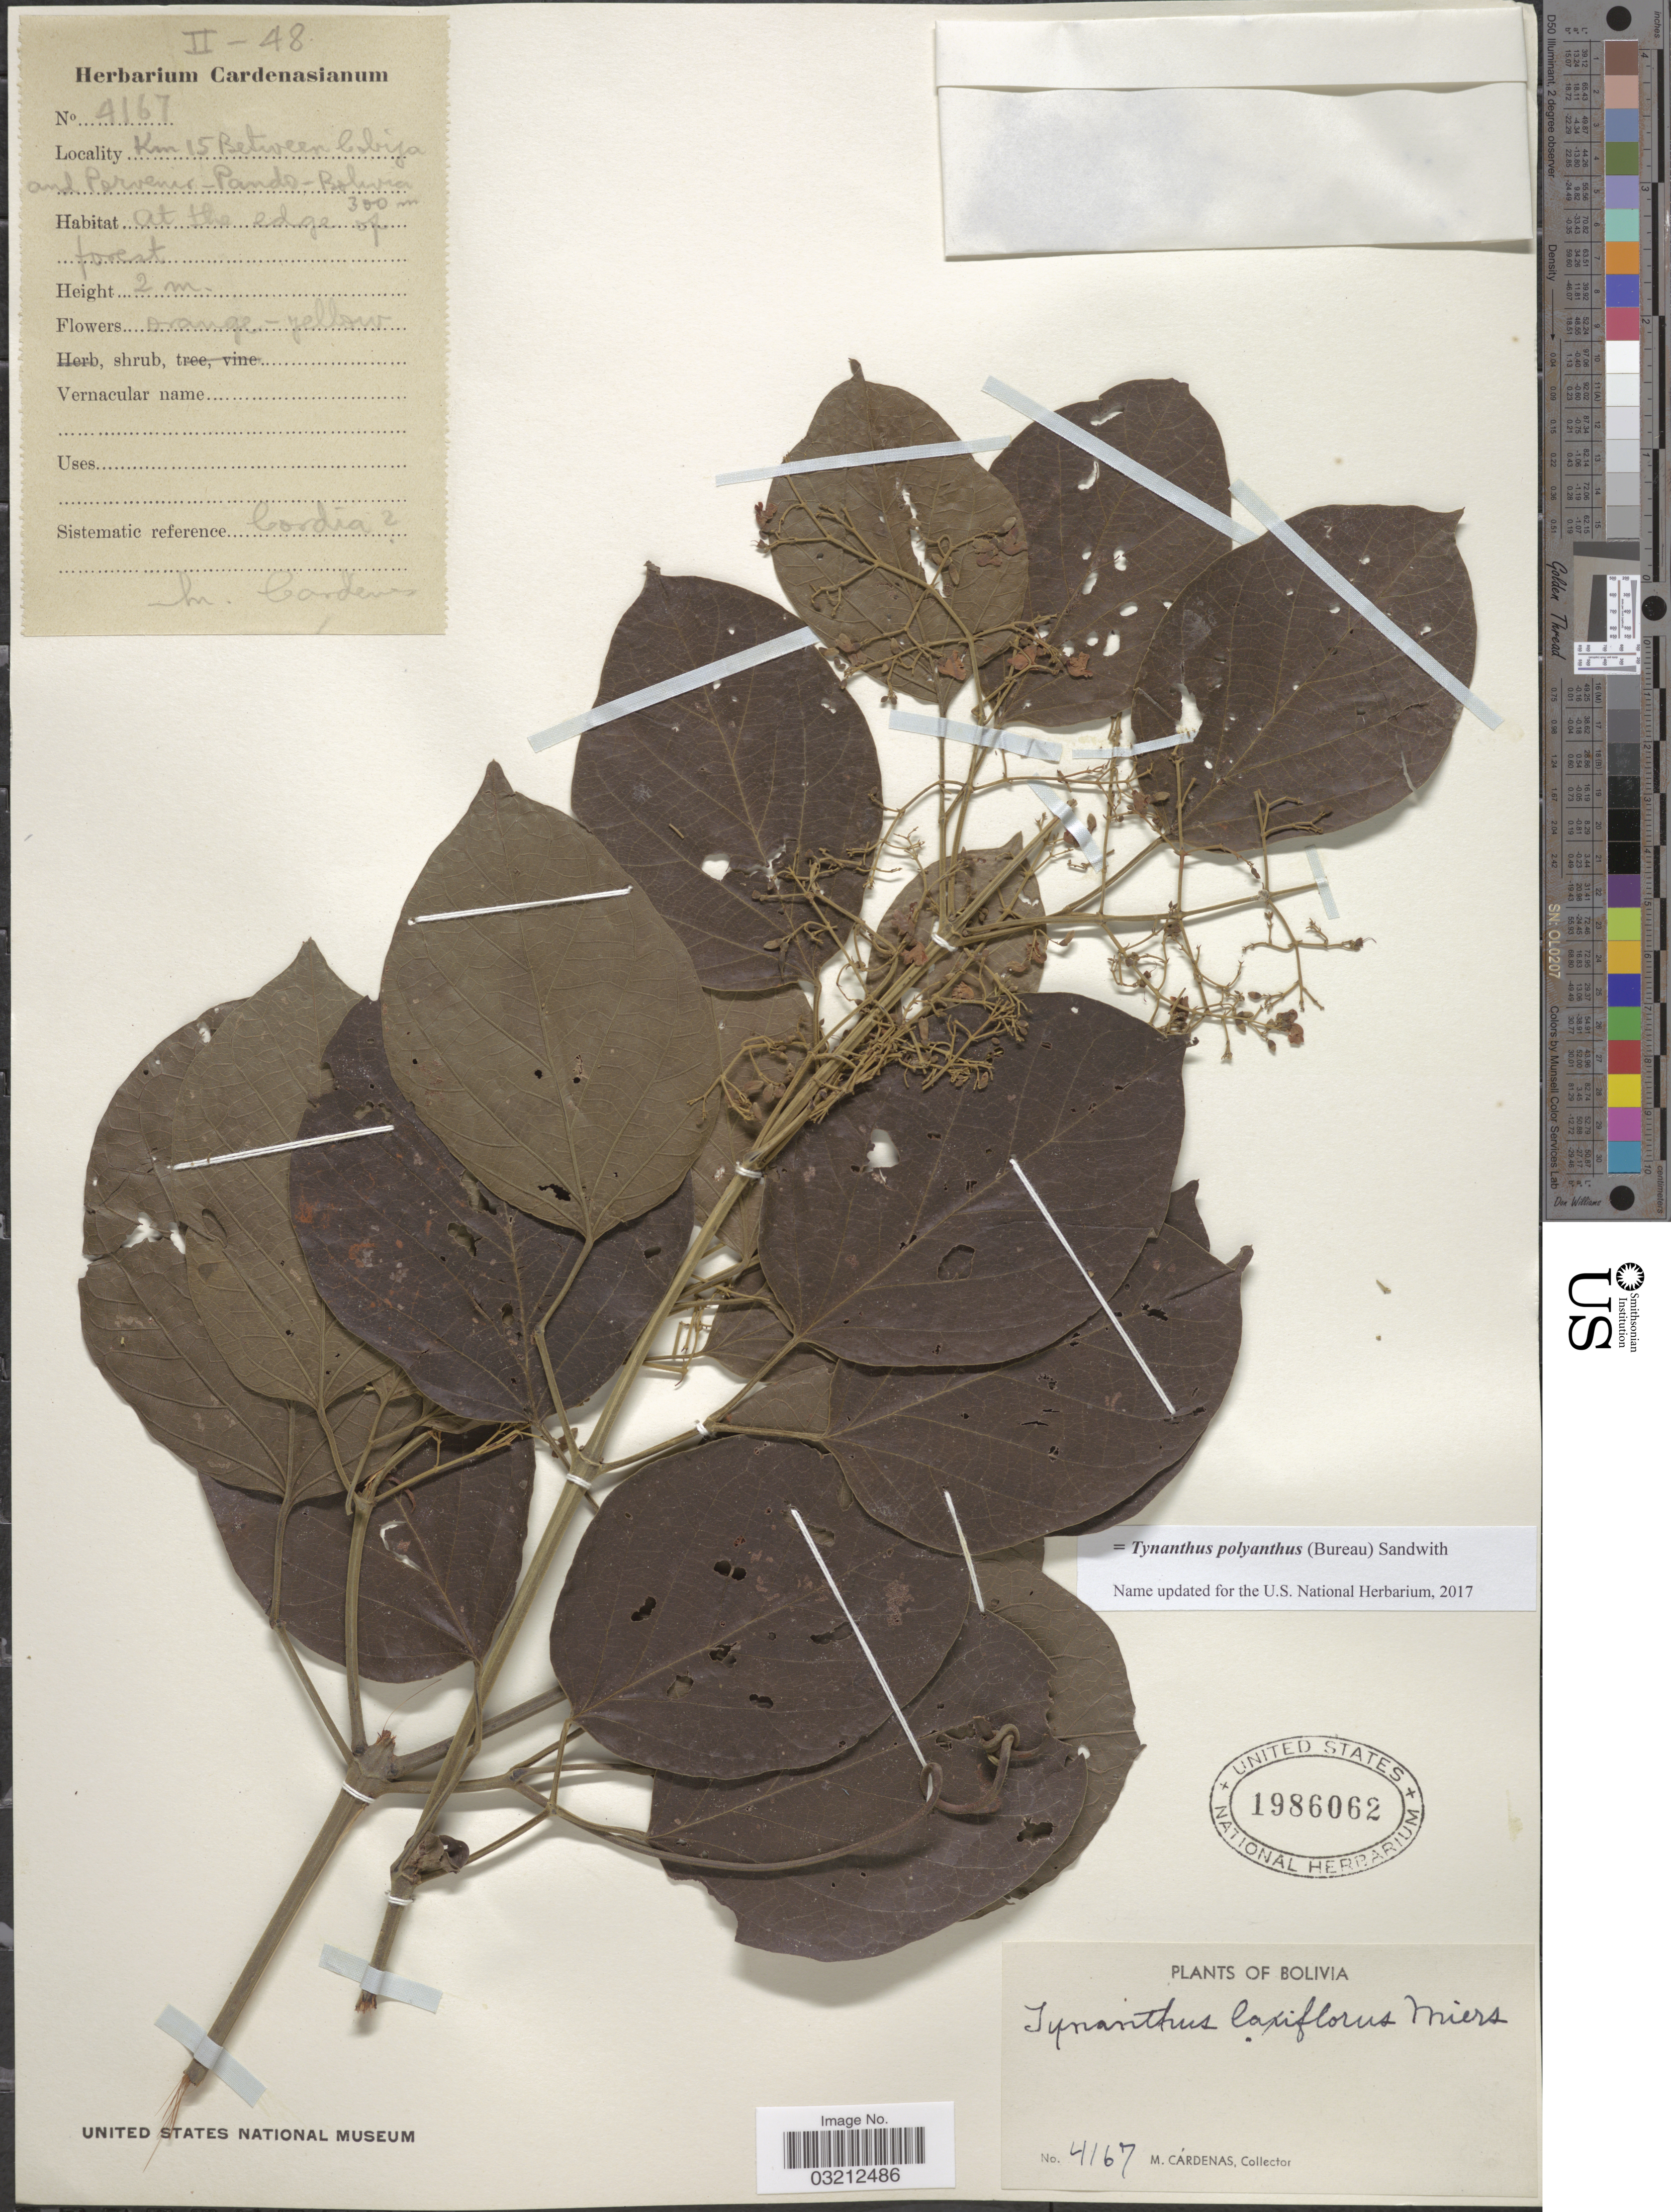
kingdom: Plantae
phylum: Tracheophyta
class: Magnoliopsida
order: Lamiales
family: Bignoniaceae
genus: Tynanthus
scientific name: Tynanthus polyanthus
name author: (Bureau) Sandwith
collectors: M. Cárdenas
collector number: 4167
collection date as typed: Transcribed d/m/y: /2/48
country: Bolivia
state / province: Pando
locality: Km 15 between Cobija and Porvenir.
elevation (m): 300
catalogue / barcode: US 1986062